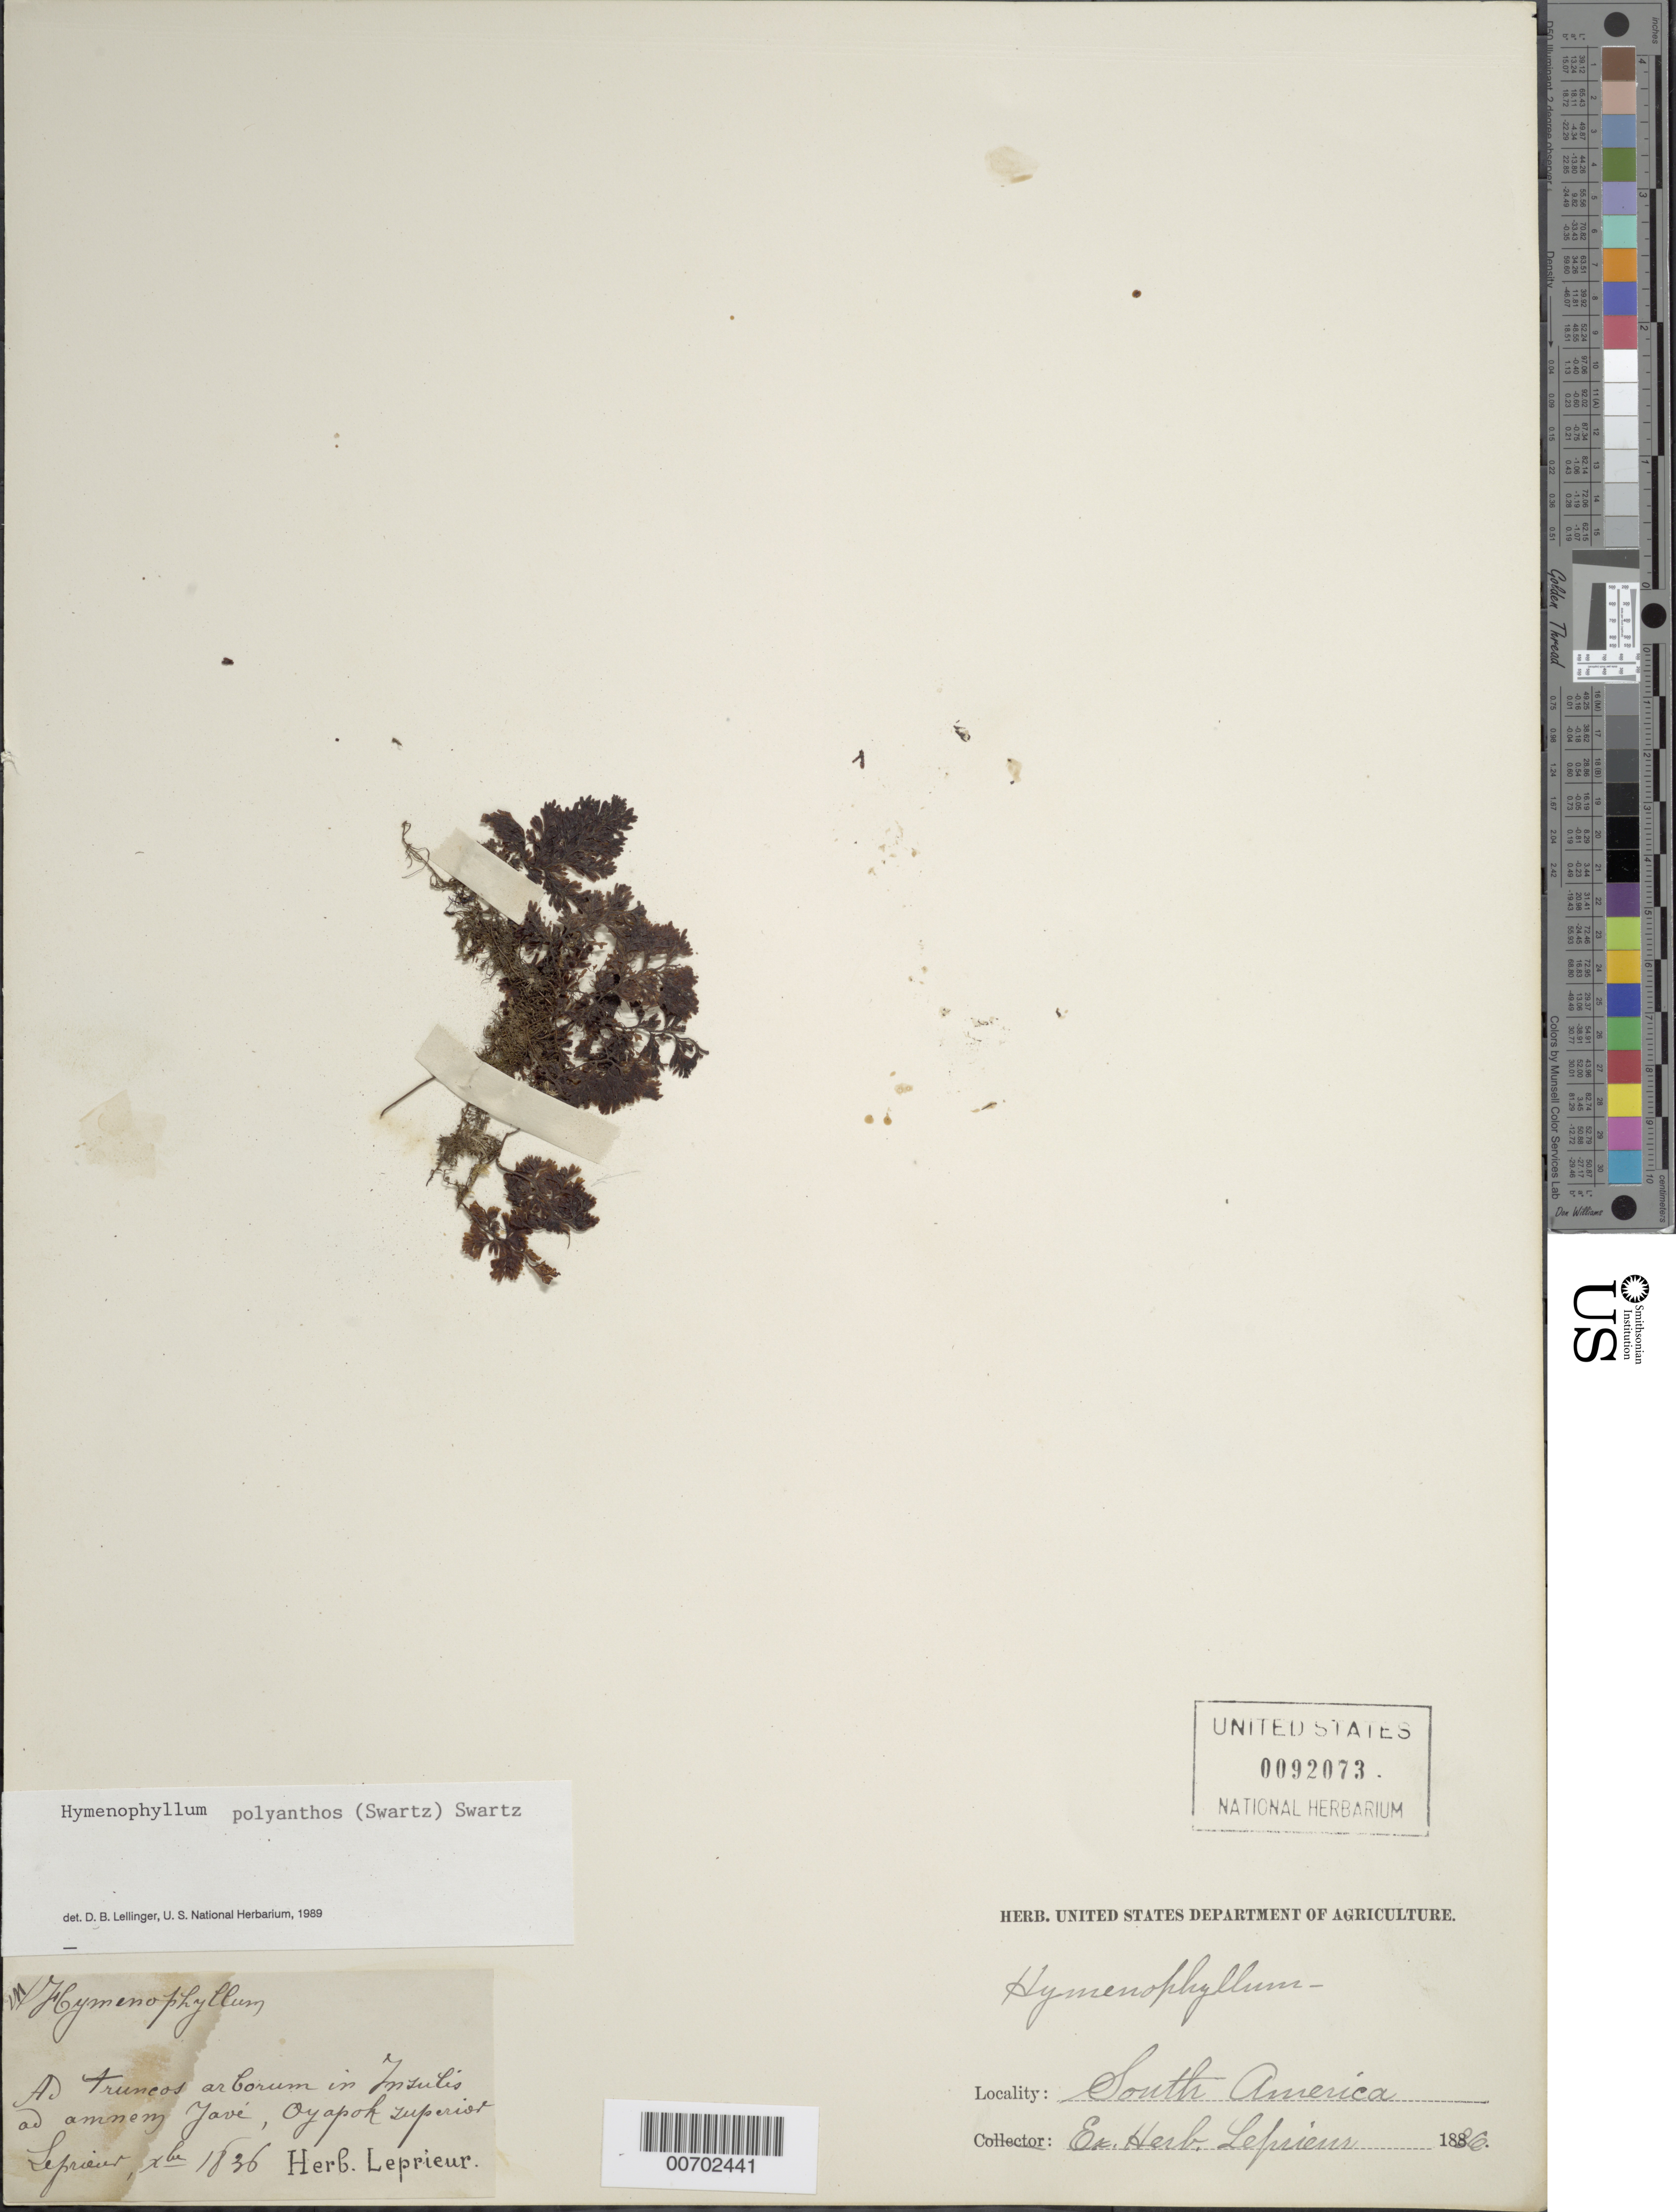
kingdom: Plantae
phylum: Tracheophyta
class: Polypodiopsida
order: Hymenophyllales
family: Hymenophyllaceae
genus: Hymenophyllum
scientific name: Hymenophyllum polyanthos var. polyanthos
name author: (Sw.) Sw.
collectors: F. M. R. Leprieur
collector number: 211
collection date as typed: October 1836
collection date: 1836-10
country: French Guiana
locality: Oyapock R., Javé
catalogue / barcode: US 92073